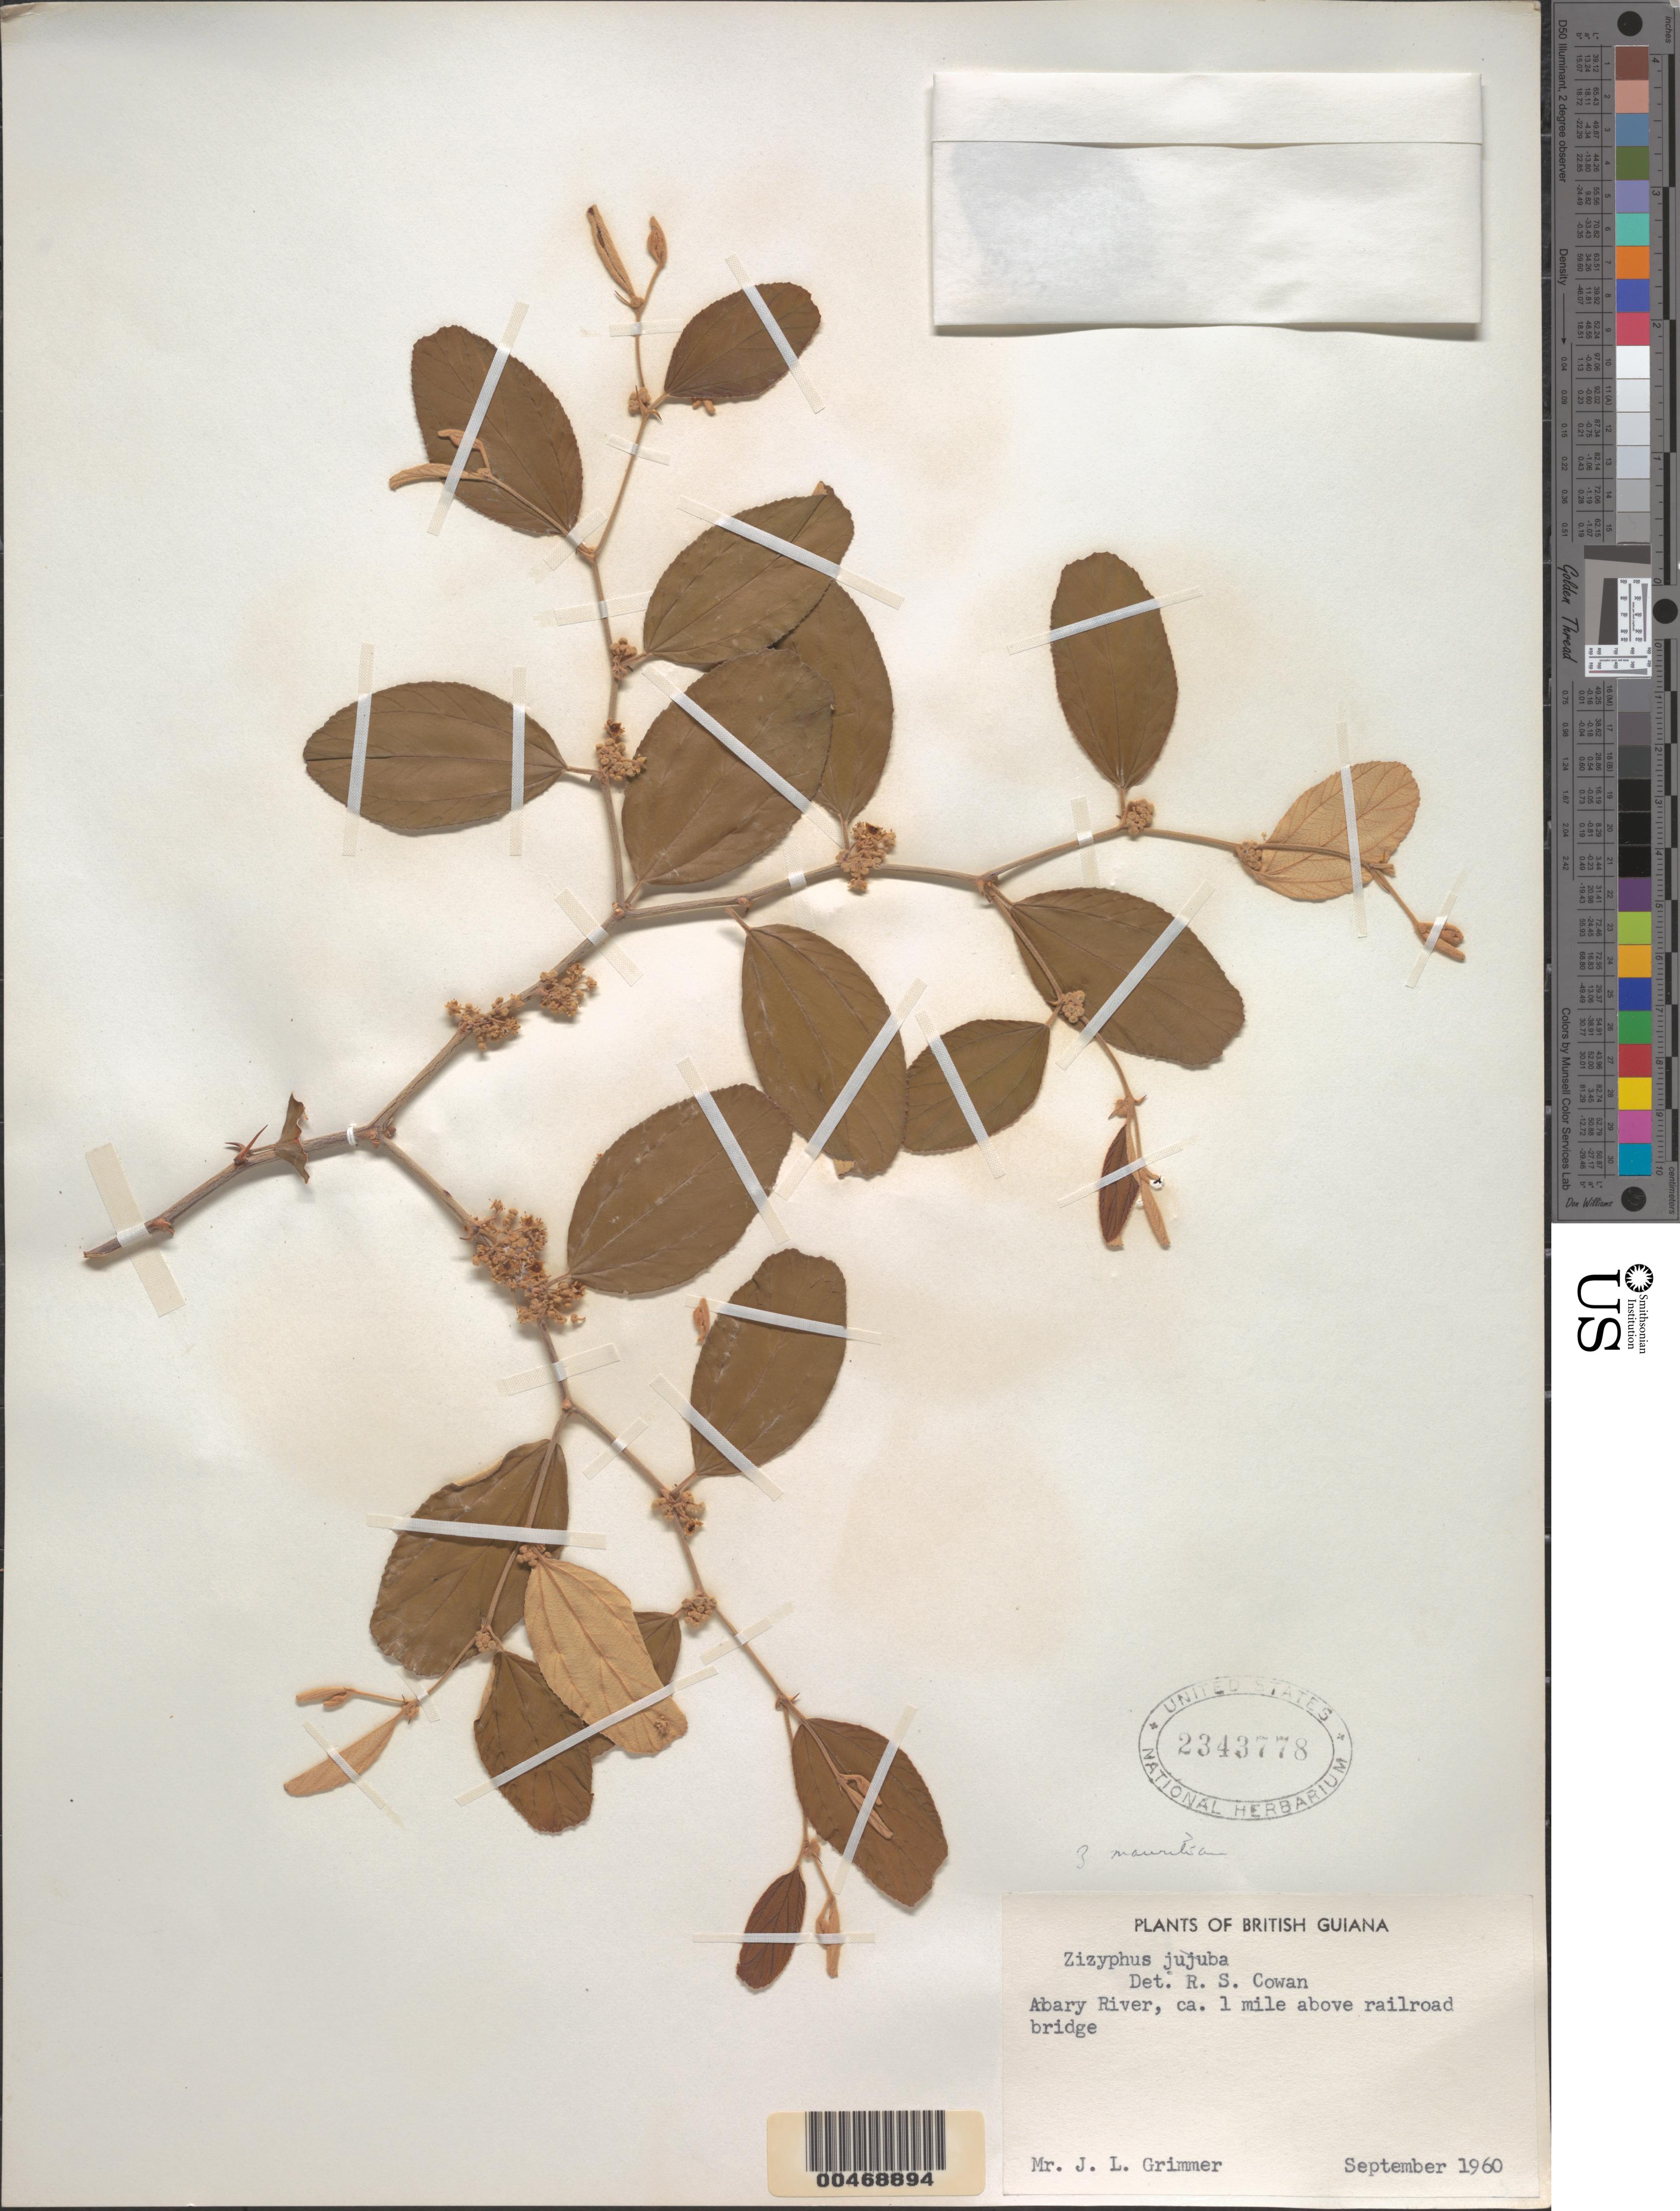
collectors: J. Grimmer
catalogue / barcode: US 2343778